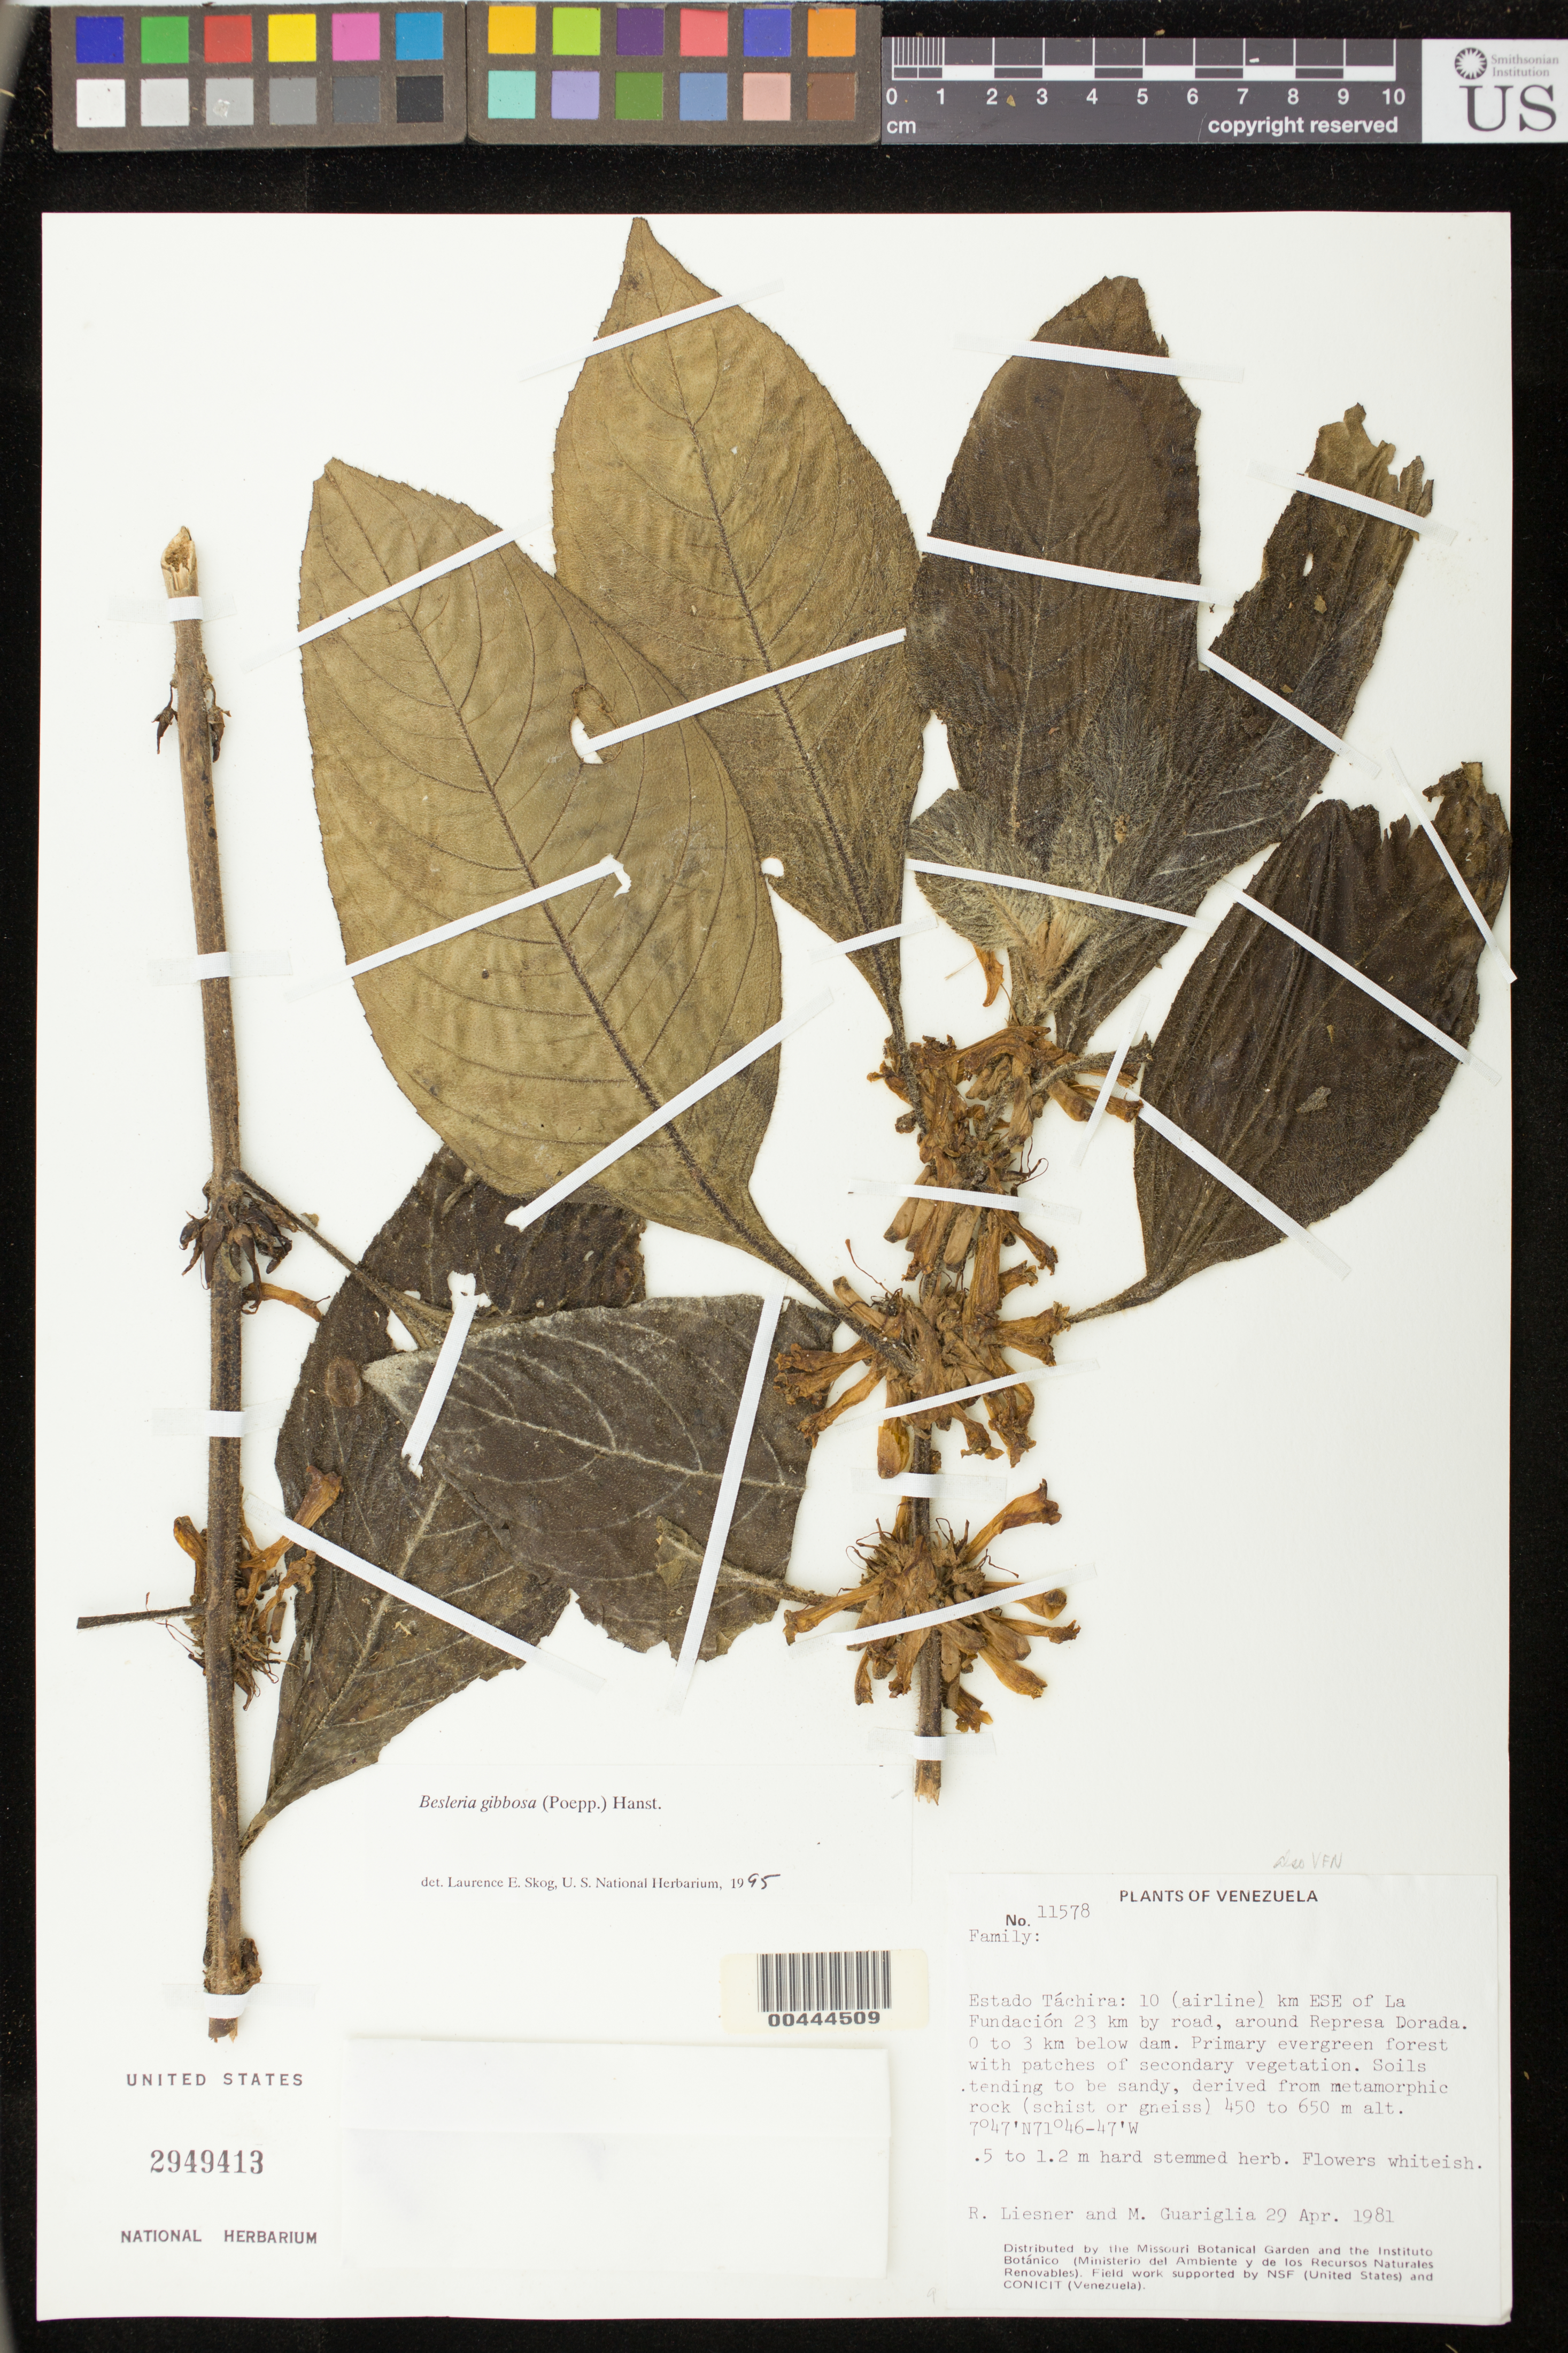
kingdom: Plantae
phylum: Tracheophyta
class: Magnoliopsida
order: Lamiales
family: Gesneriaceae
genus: Besleria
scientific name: Besleria gibbosa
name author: (Poepp.) Hanst.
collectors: R. L. Liesner & M. Guariglia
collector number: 11578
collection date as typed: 29 Apr 1981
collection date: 1981-04-29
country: Venezuela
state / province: Táchira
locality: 10 (airline) km ESE of La Fundación 23 km by road, around Represa Dorada. 0 to 3 km below dam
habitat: Primary evergreen forest with patches of secondary vegetation. Soils tending to be sandy, derived from metamorphic rock (schist or gneiss)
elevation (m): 450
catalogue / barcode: US 2949413-2